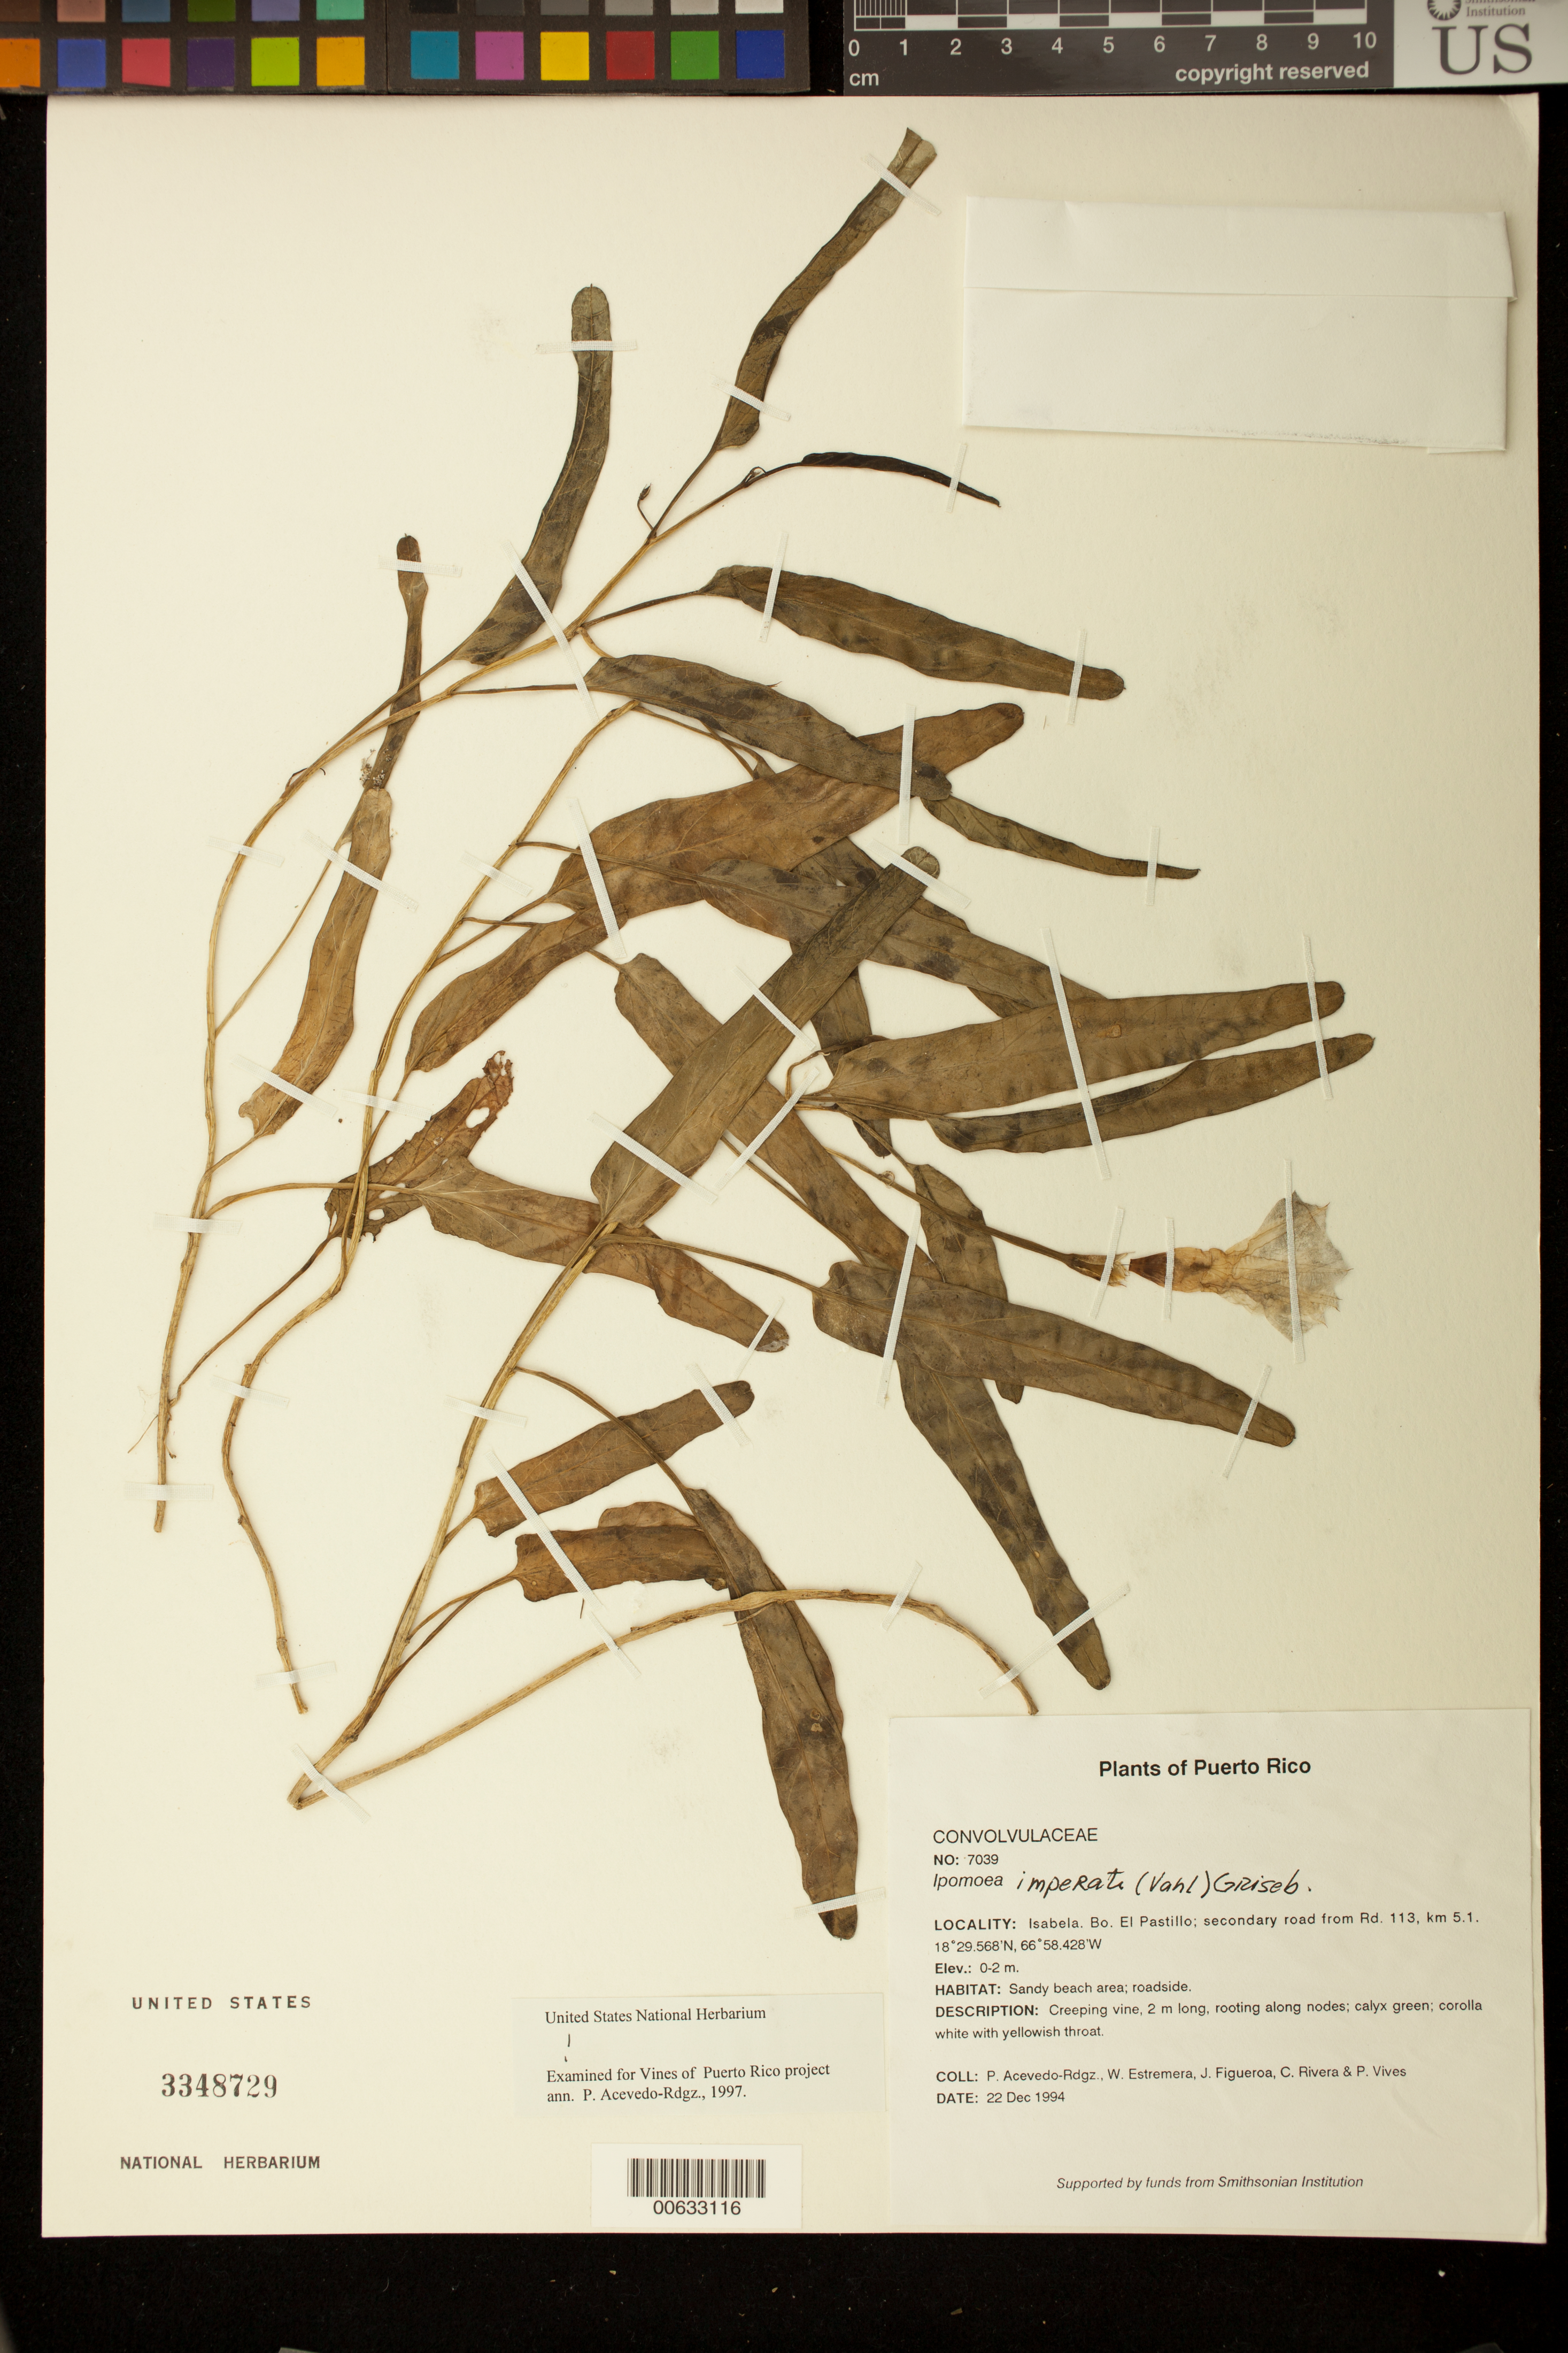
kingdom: Plantae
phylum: Tracheophyta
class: Magnoliopsida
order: Solanales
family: Convolvulaceae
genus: Ipomoea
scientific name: Ipomoea imperati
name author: (Vahl) Griseb.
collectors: P. Acevedo-Rodr., W. Estremera, J. Figueroa, C. Rivera & P. Vives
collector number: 7039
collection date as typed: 22 Dec 1994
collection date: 1994-12-22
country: Puerto Rico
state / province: Isabela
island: Puerto Rico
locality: Isabela. Bo. El Pastillo; secondary road from Rd. 113, km 5.1.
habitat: Sandy beach area; roadside.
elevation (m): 0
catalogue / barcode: US 3348729